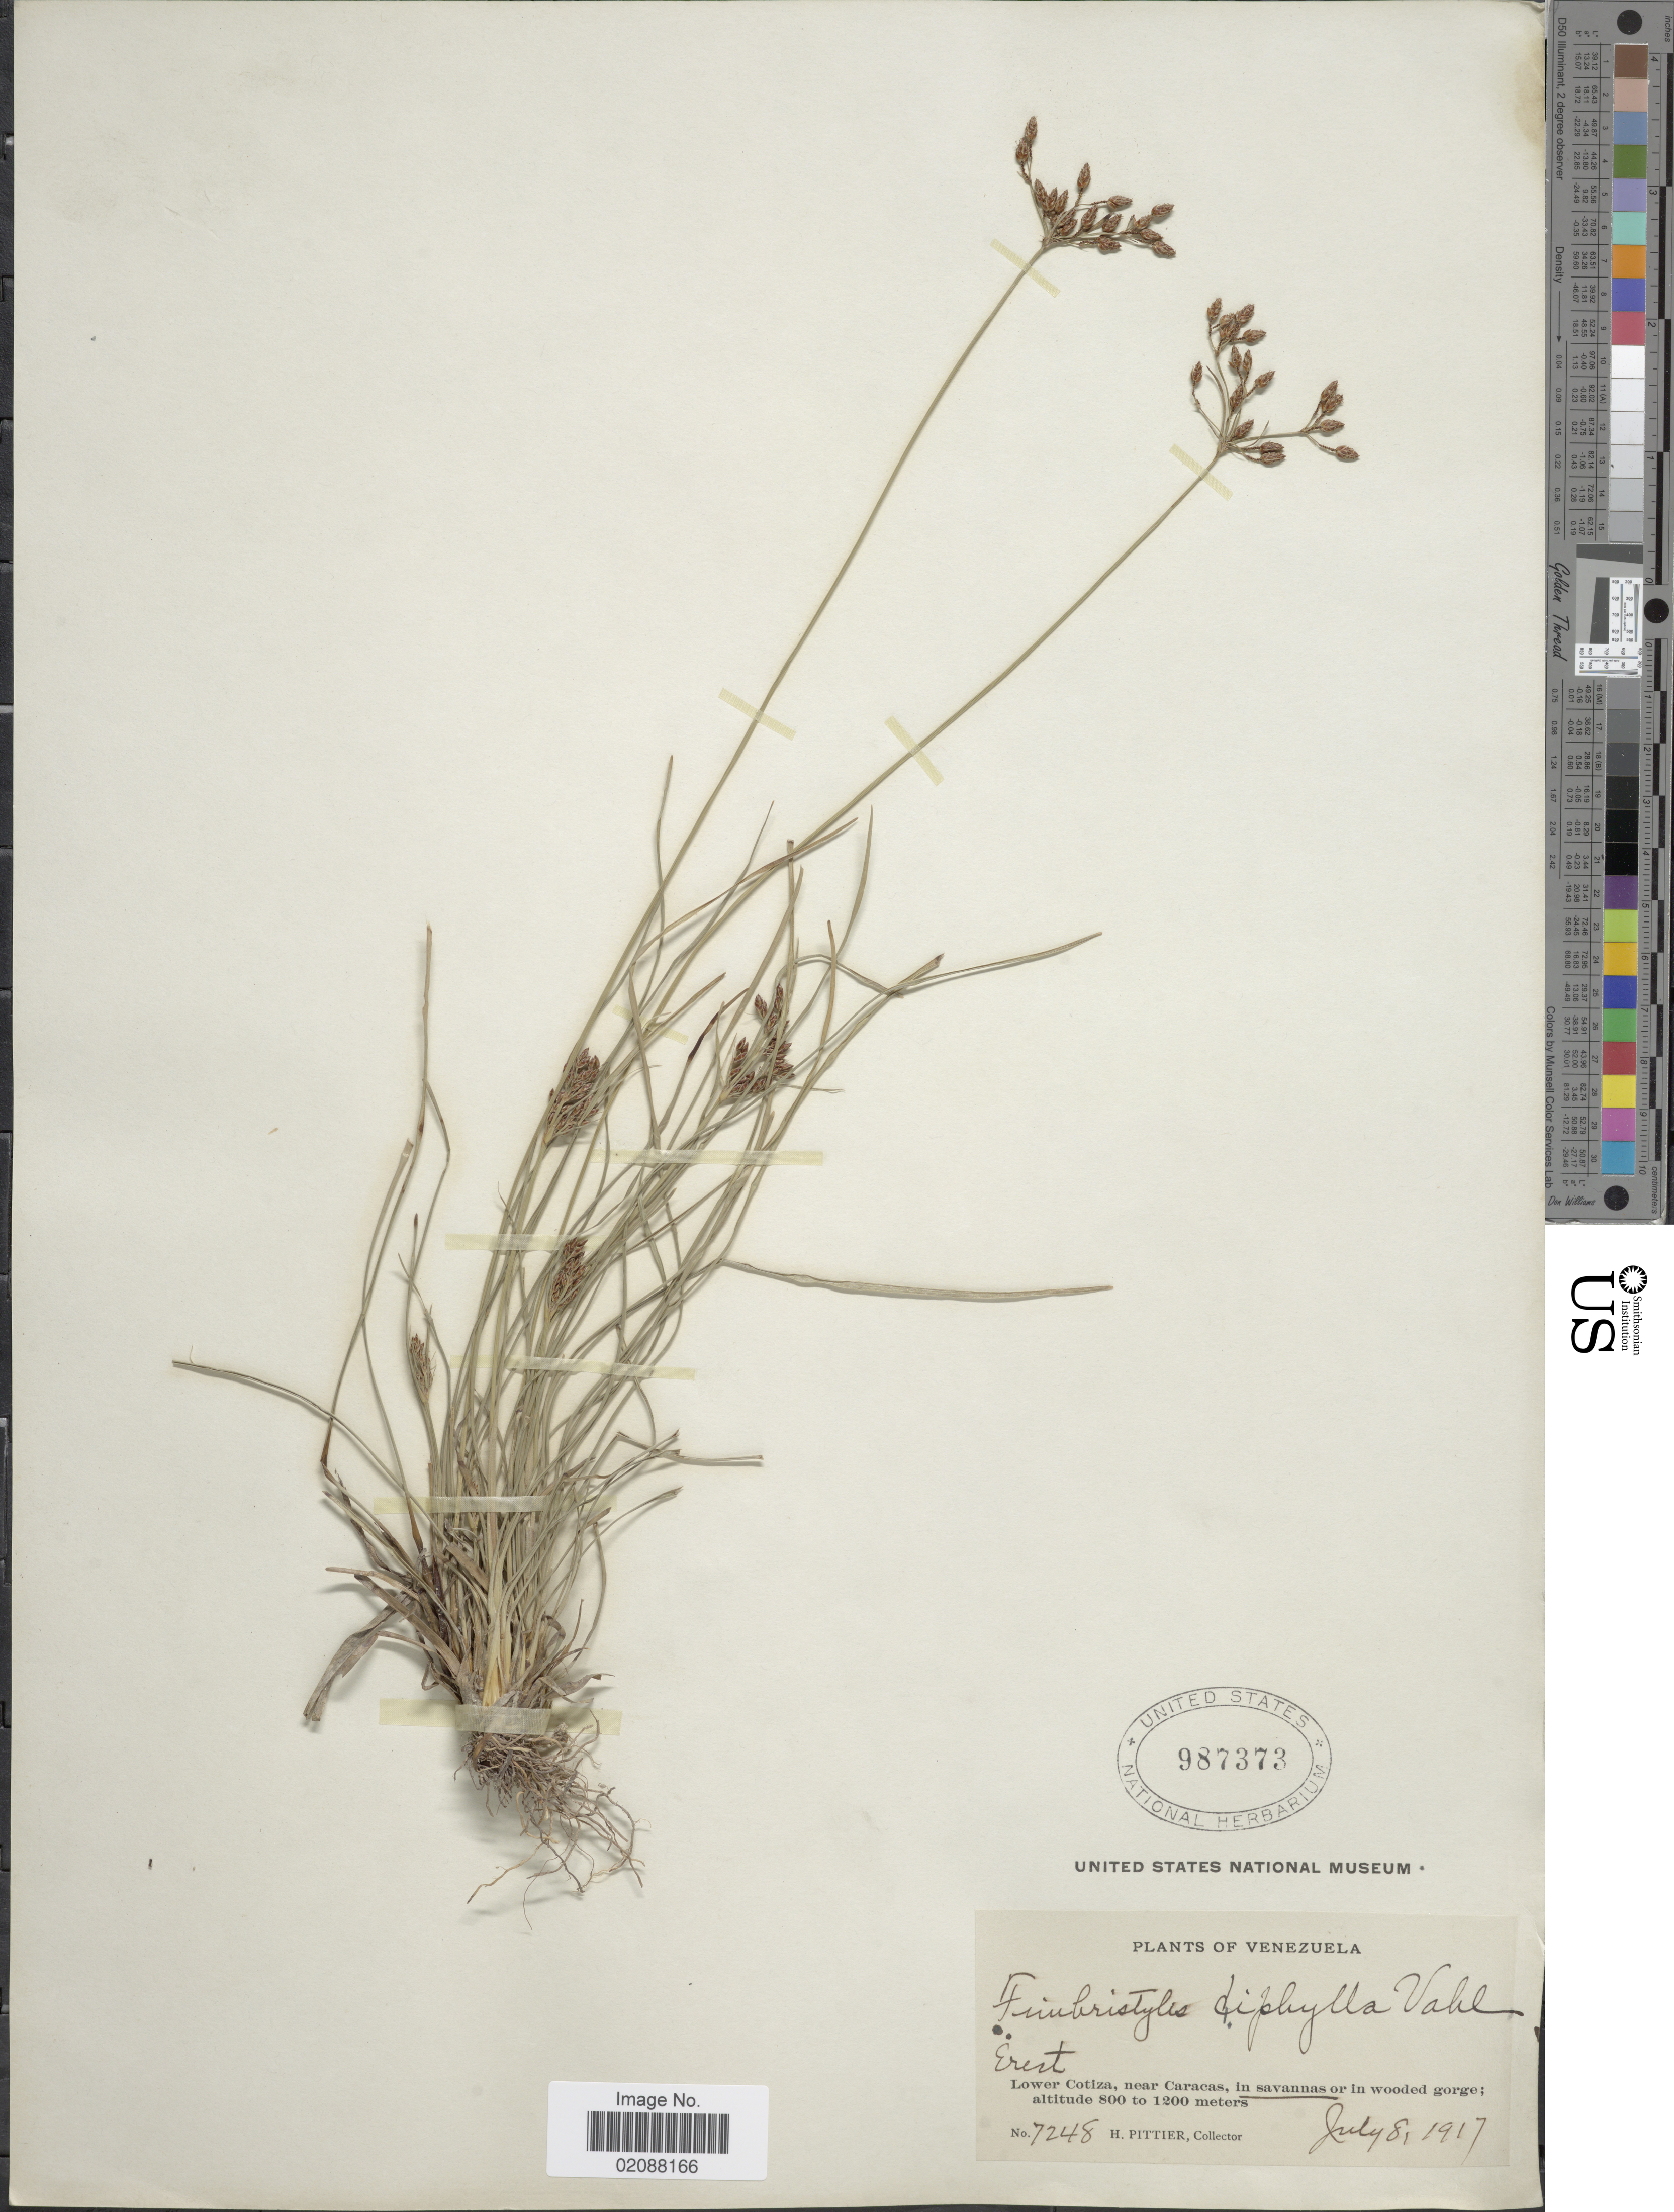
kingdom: Plantae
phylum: Tracheophyta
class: Liliopsida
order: Poales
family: Cyperaceae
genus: Fimbristylis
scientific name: Fimbristylis annua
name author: (All.) Roem. & Schult.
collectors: H. F. Pittier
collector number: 7248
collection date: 1917-07-08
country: Venezuela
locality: Lower Cotiza, near Caracas, in savannas or in wooded gorge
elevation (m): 800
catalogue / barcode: US 987373